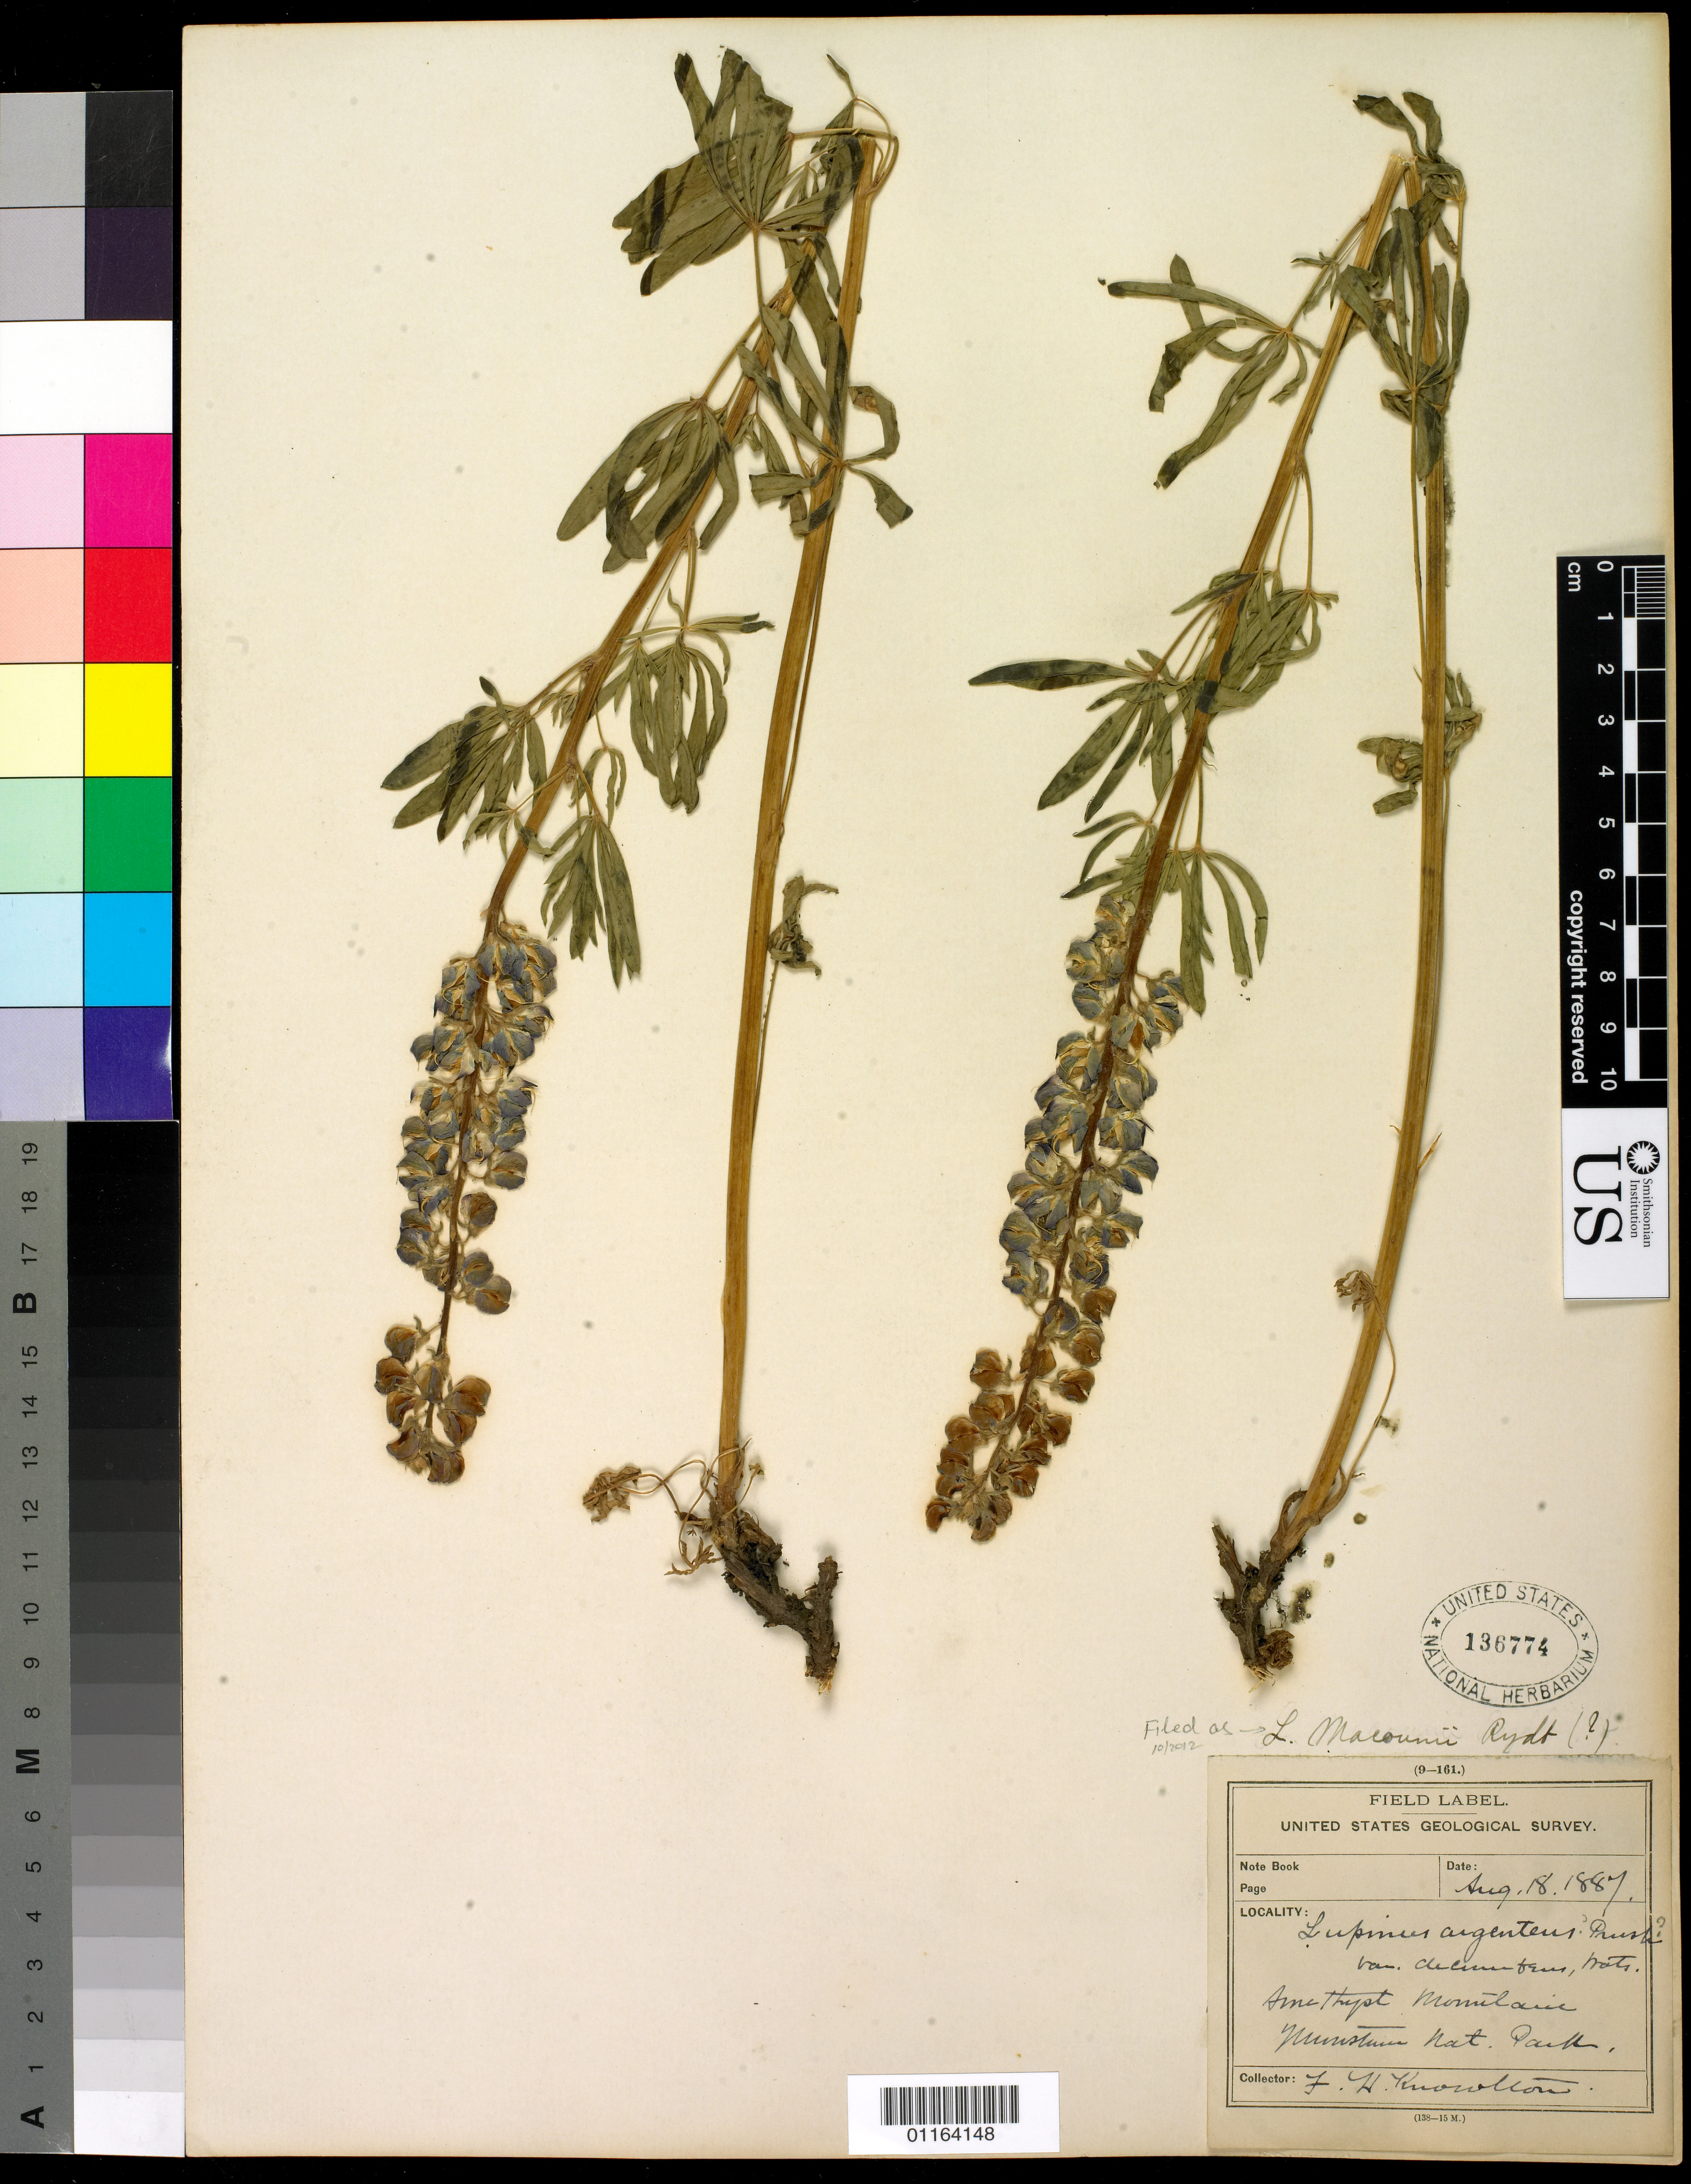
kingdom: Plantae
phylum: Tracheophyta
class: Magnoliopsida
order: Fabales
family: Fabaceae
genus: Lupinus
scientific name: Lupinus macounii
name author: Rydb.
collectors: F. H. Knowlton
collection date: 1887-08-18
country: United States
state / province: Montana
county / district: Park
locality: Amethyst Mountain,Yellowstone National Park.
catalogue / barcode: US 136774